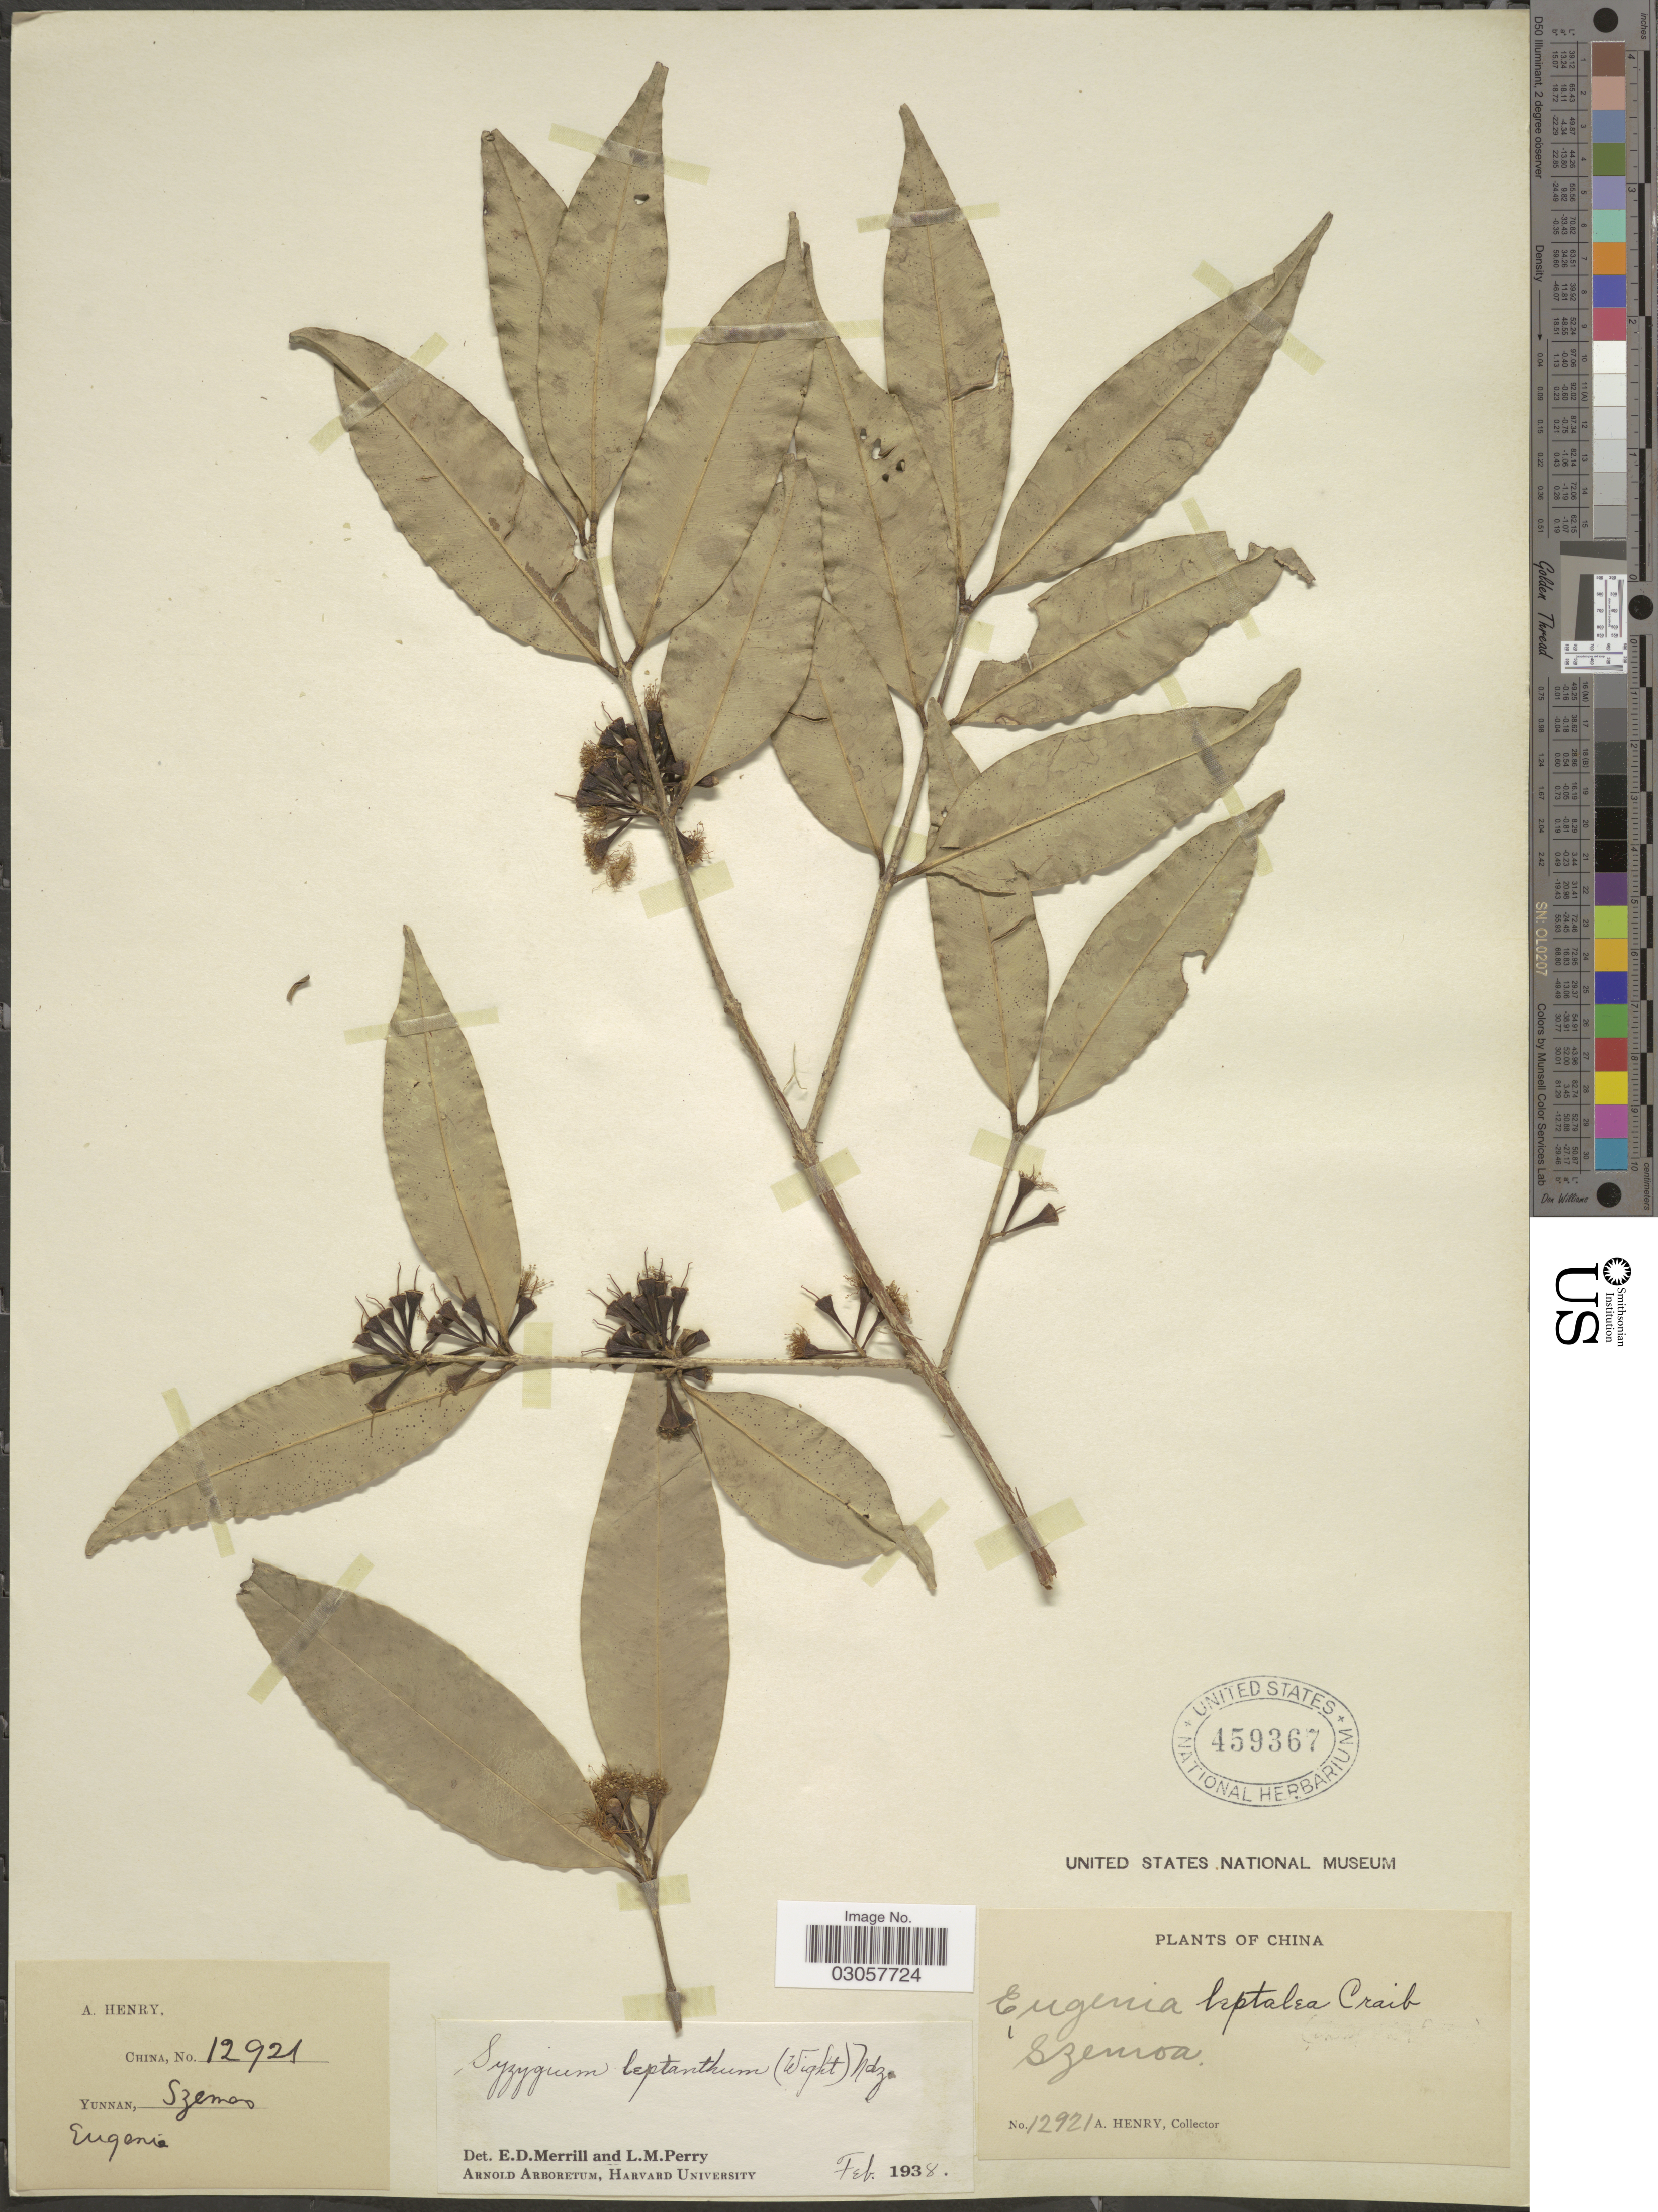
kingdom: Plantae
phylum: Tracheophyta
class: Magnoliopsida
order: Myrtales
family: Myrtaceae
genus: Syzygium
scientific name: Syzygium leptanthum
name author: (Wight) Nied.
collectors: A. Henry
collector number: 12921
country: China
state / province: Yunnan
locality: Szemoa.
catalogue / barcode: US 459367